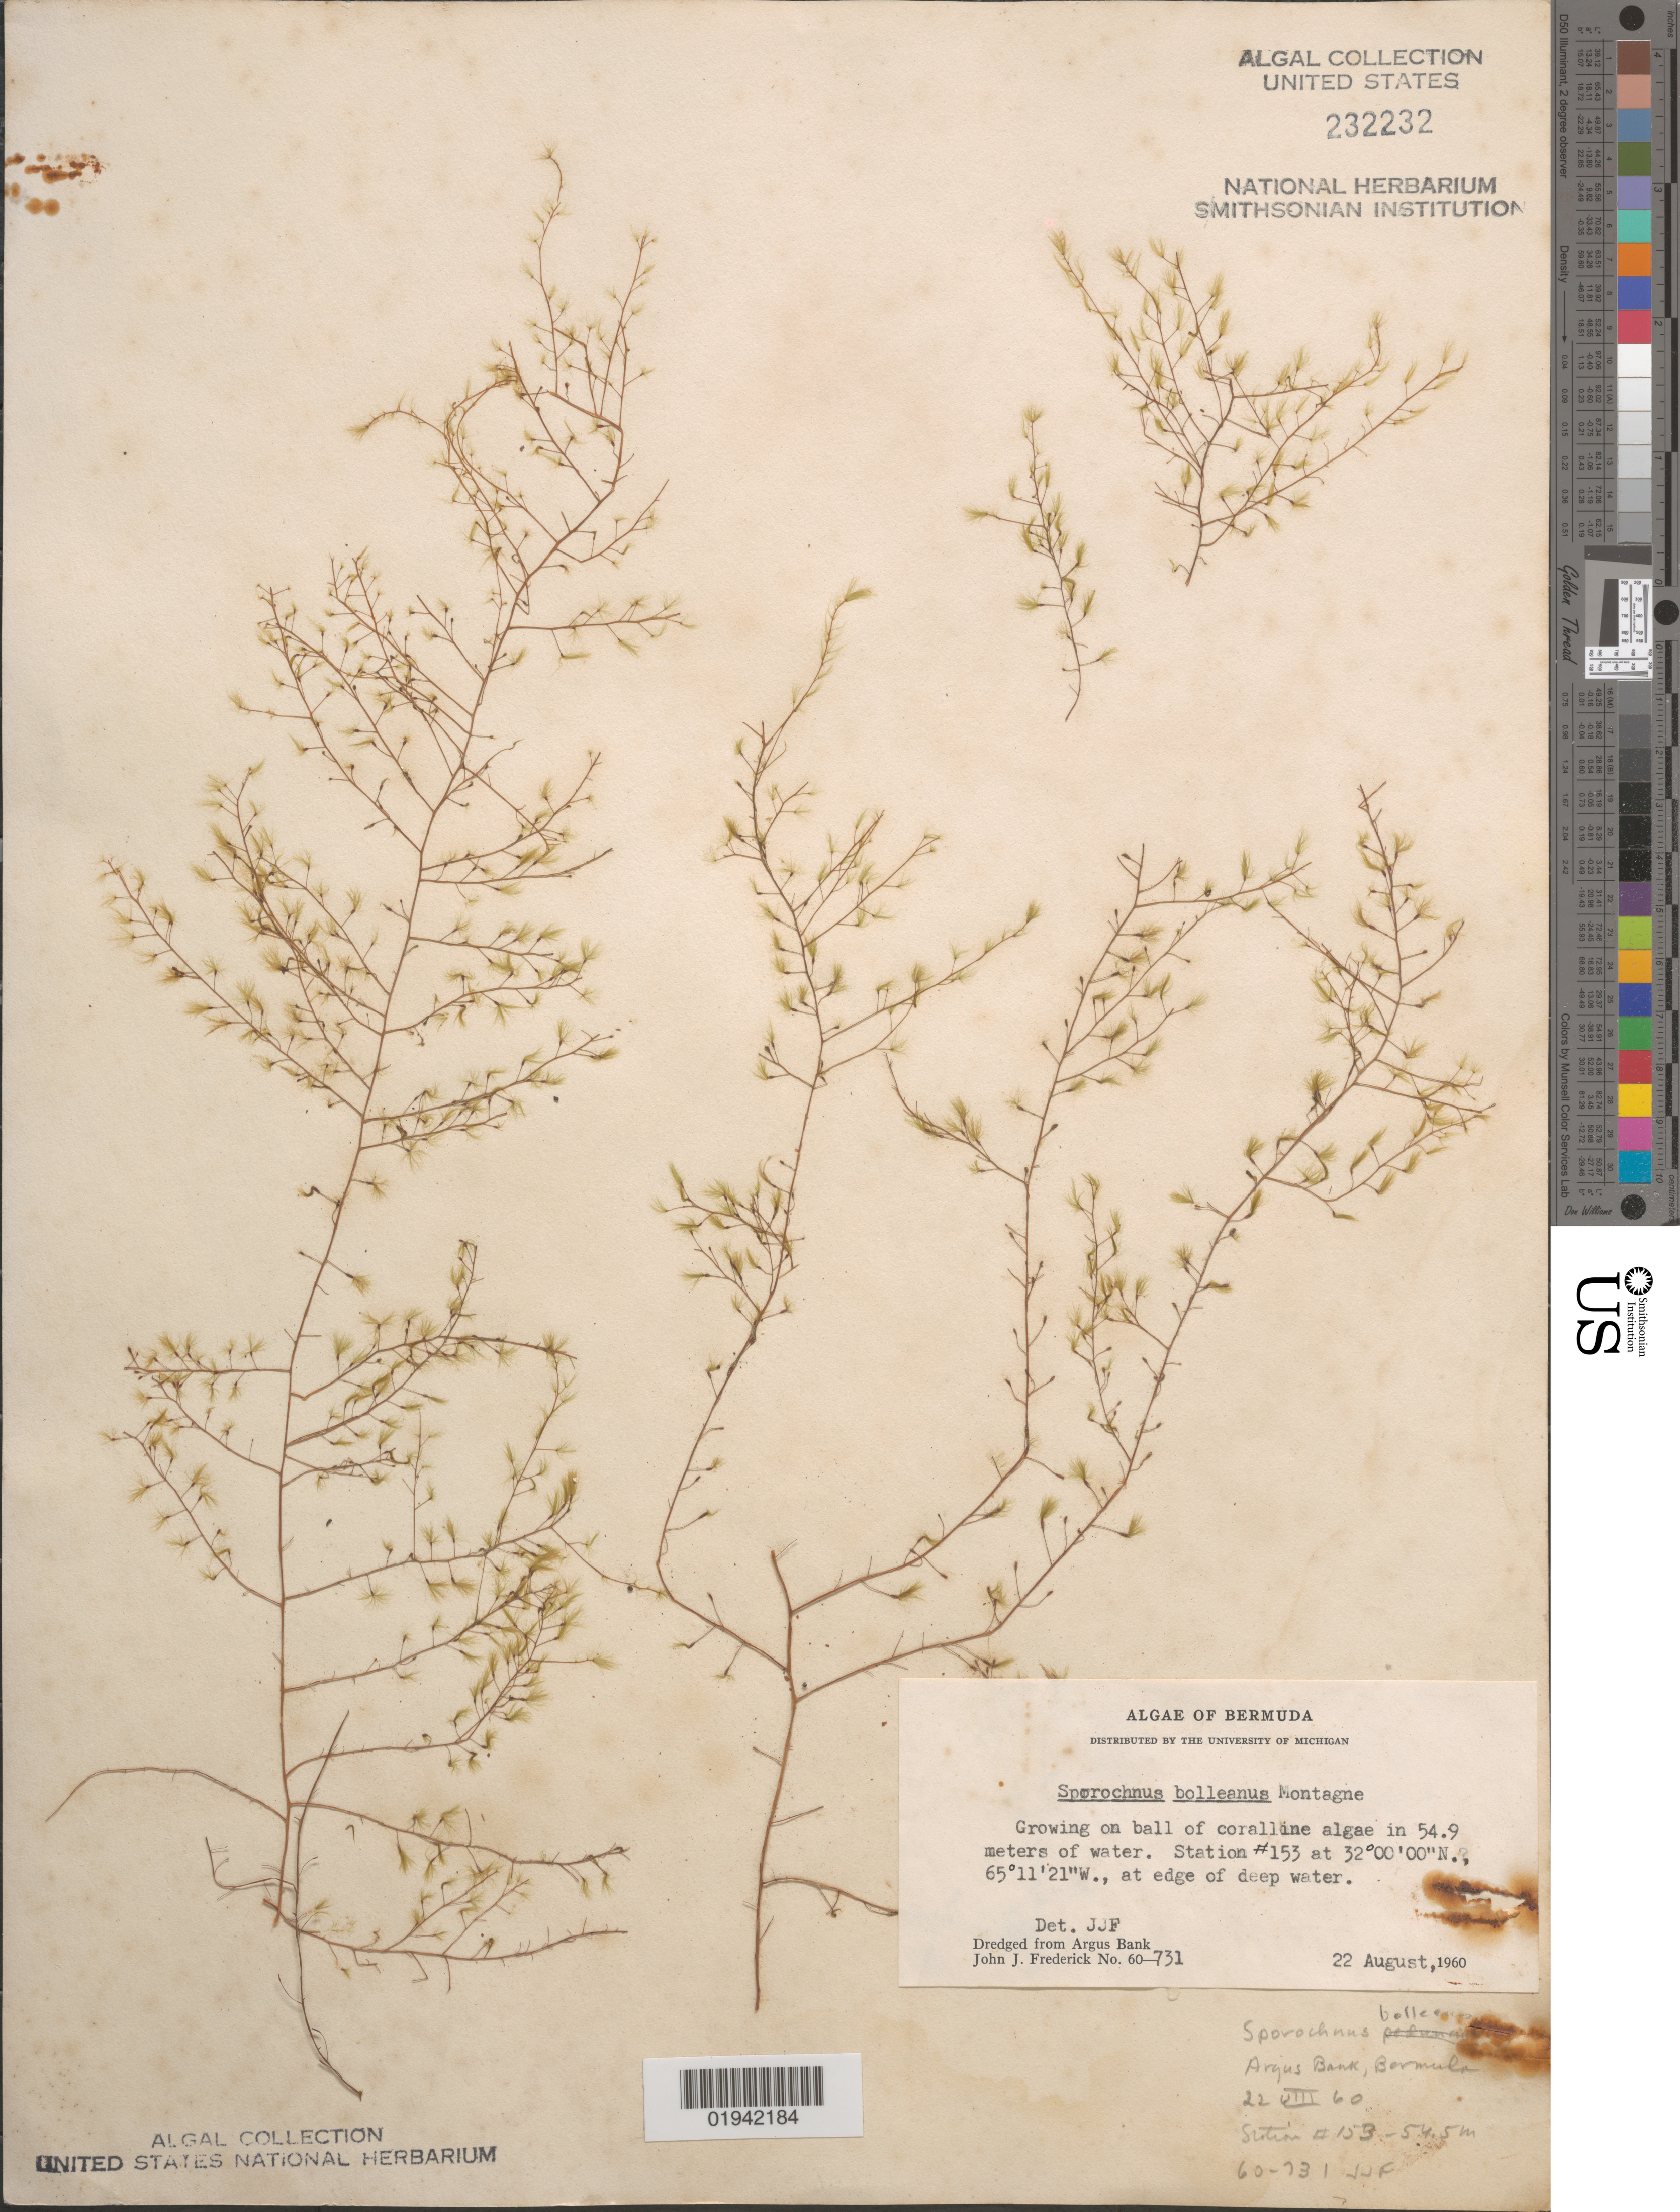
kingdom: Chromista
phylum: Ochrophyta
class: Phaeophyceae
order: Sporochnales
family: Sporochnaceae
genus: Sporochnus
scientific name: Sporochnus bolleanus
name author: Mont.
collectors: J. Frederick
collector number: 60-731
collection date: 1960-08-22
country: Bermuda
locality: Station #153, at edge of deep water. Dredged from Argus Bank.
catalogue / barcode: US 232232